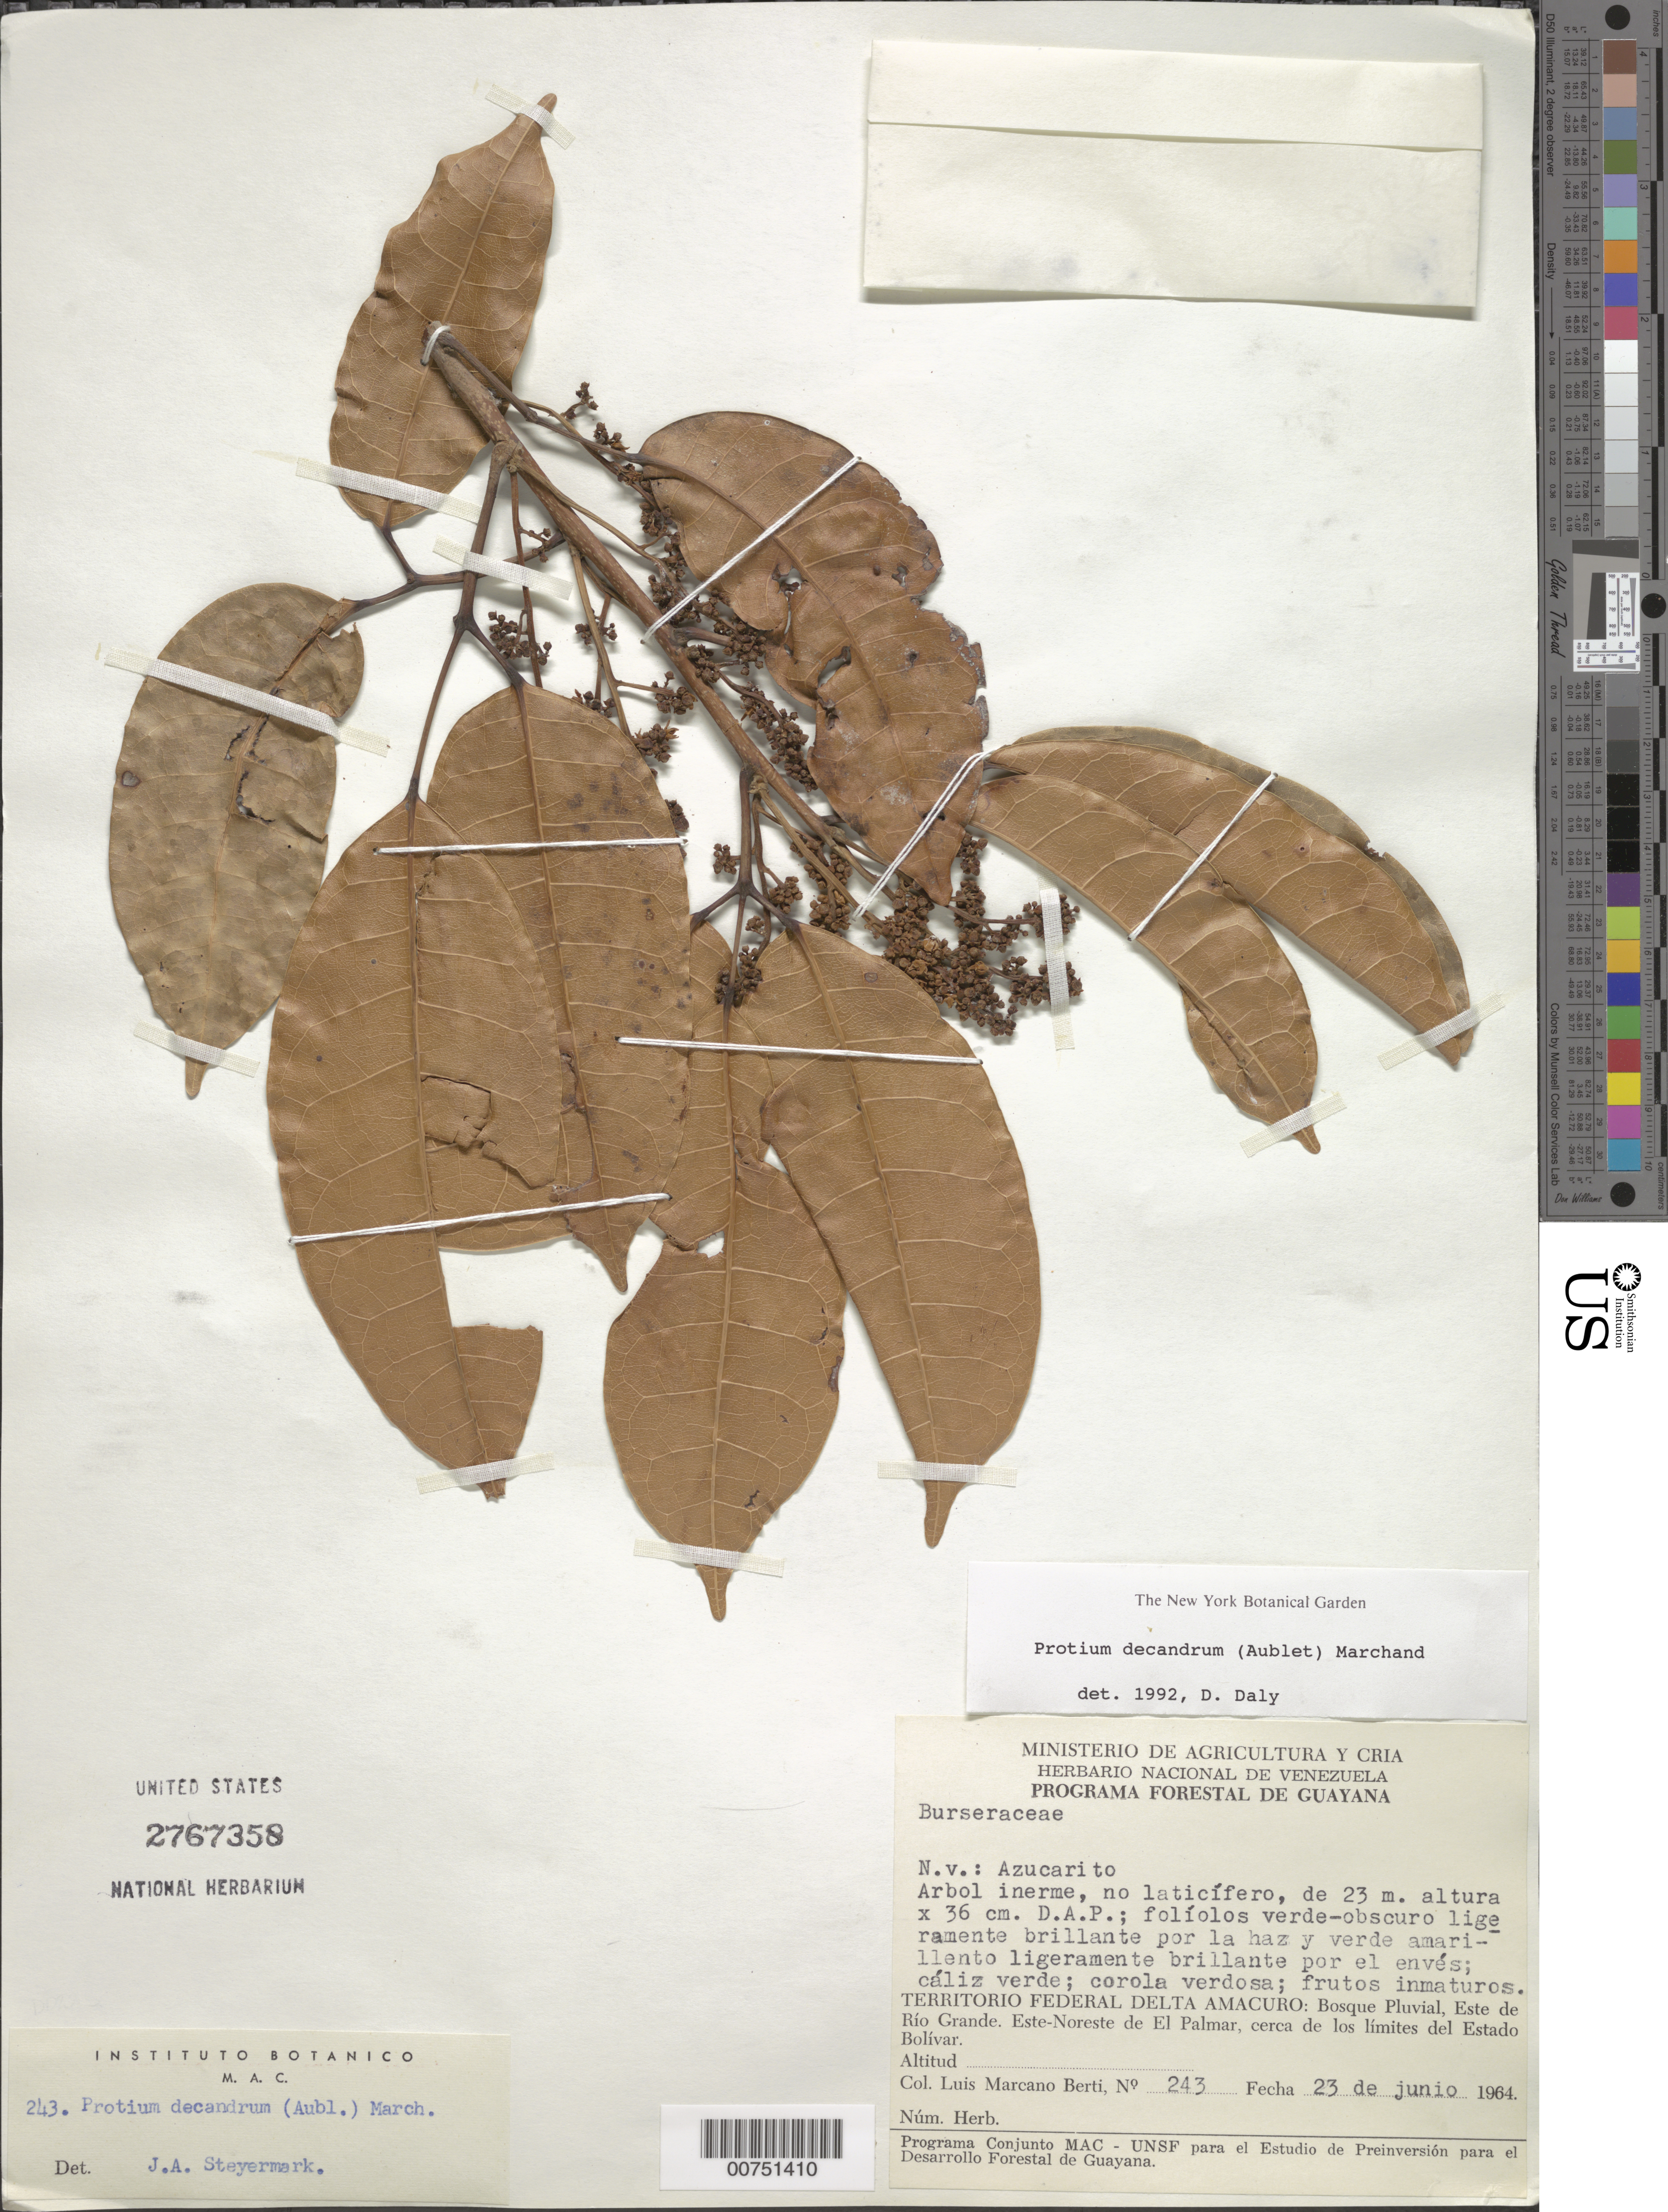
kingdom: Plantae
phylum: Tracheophyta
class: Magnoliopsida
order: Sapindales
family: Burseraceae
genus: Protium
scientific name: Protium decandrum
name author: (Aubl.) Marchand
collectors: L. Marcano-Berti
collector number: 243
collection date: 1964-06-23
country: Venezuela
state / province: Delta Amacuro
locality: Territorio Federal Delta Amacuro: Bosque Pluvial, Este de Río Grande. Este-Noreste de El Palmar, cerca de los límites del Estado Bolívar.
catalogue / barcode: US 2767358